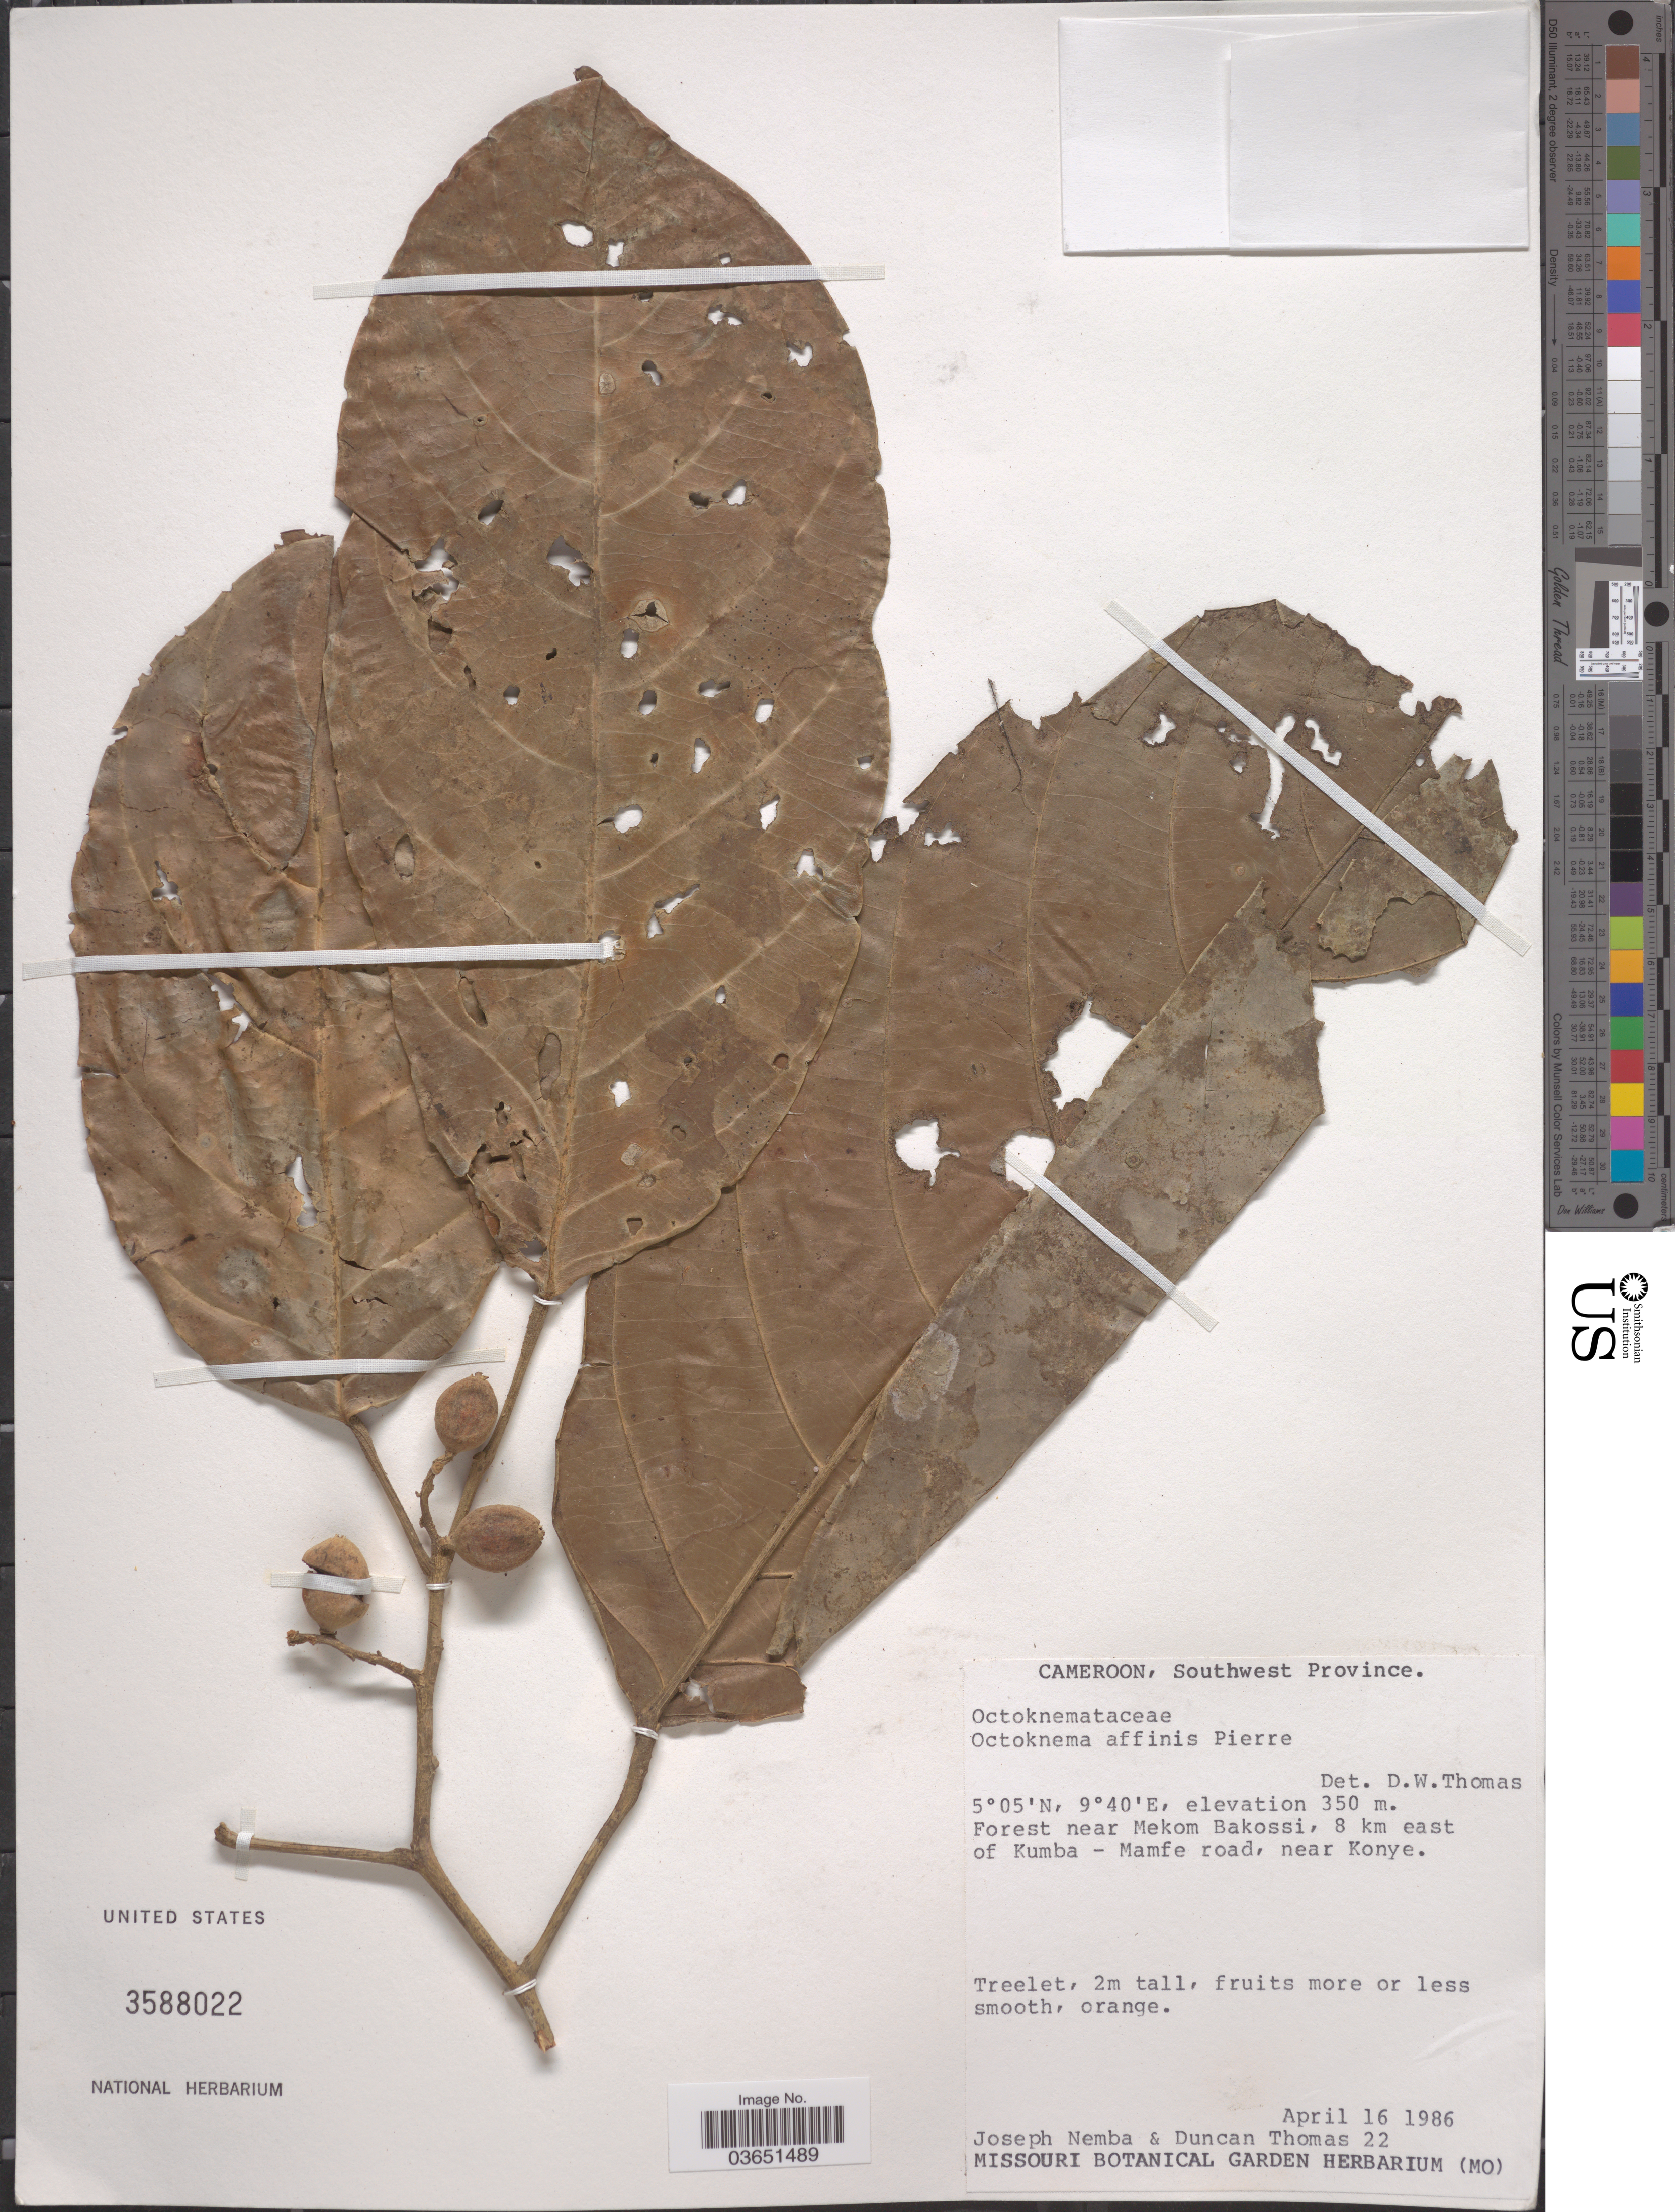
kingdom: Plantae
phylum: Tracheophyta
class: Magnoliopsida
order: Santalales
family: Octoknemaceae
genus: Octoknema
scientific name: Octoknema affinis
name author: Pierre ex Tiegh.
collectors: J. Nemba & D. W. Thomas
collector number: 22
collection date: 1986-04-16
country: Cameroon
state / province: Sud-Ouest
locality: Southwest Province. Forest near Mekom Bakossi, 8 km east of Kumba - Mamfe road, near Konye.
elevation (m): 350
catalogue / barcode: US 3588022